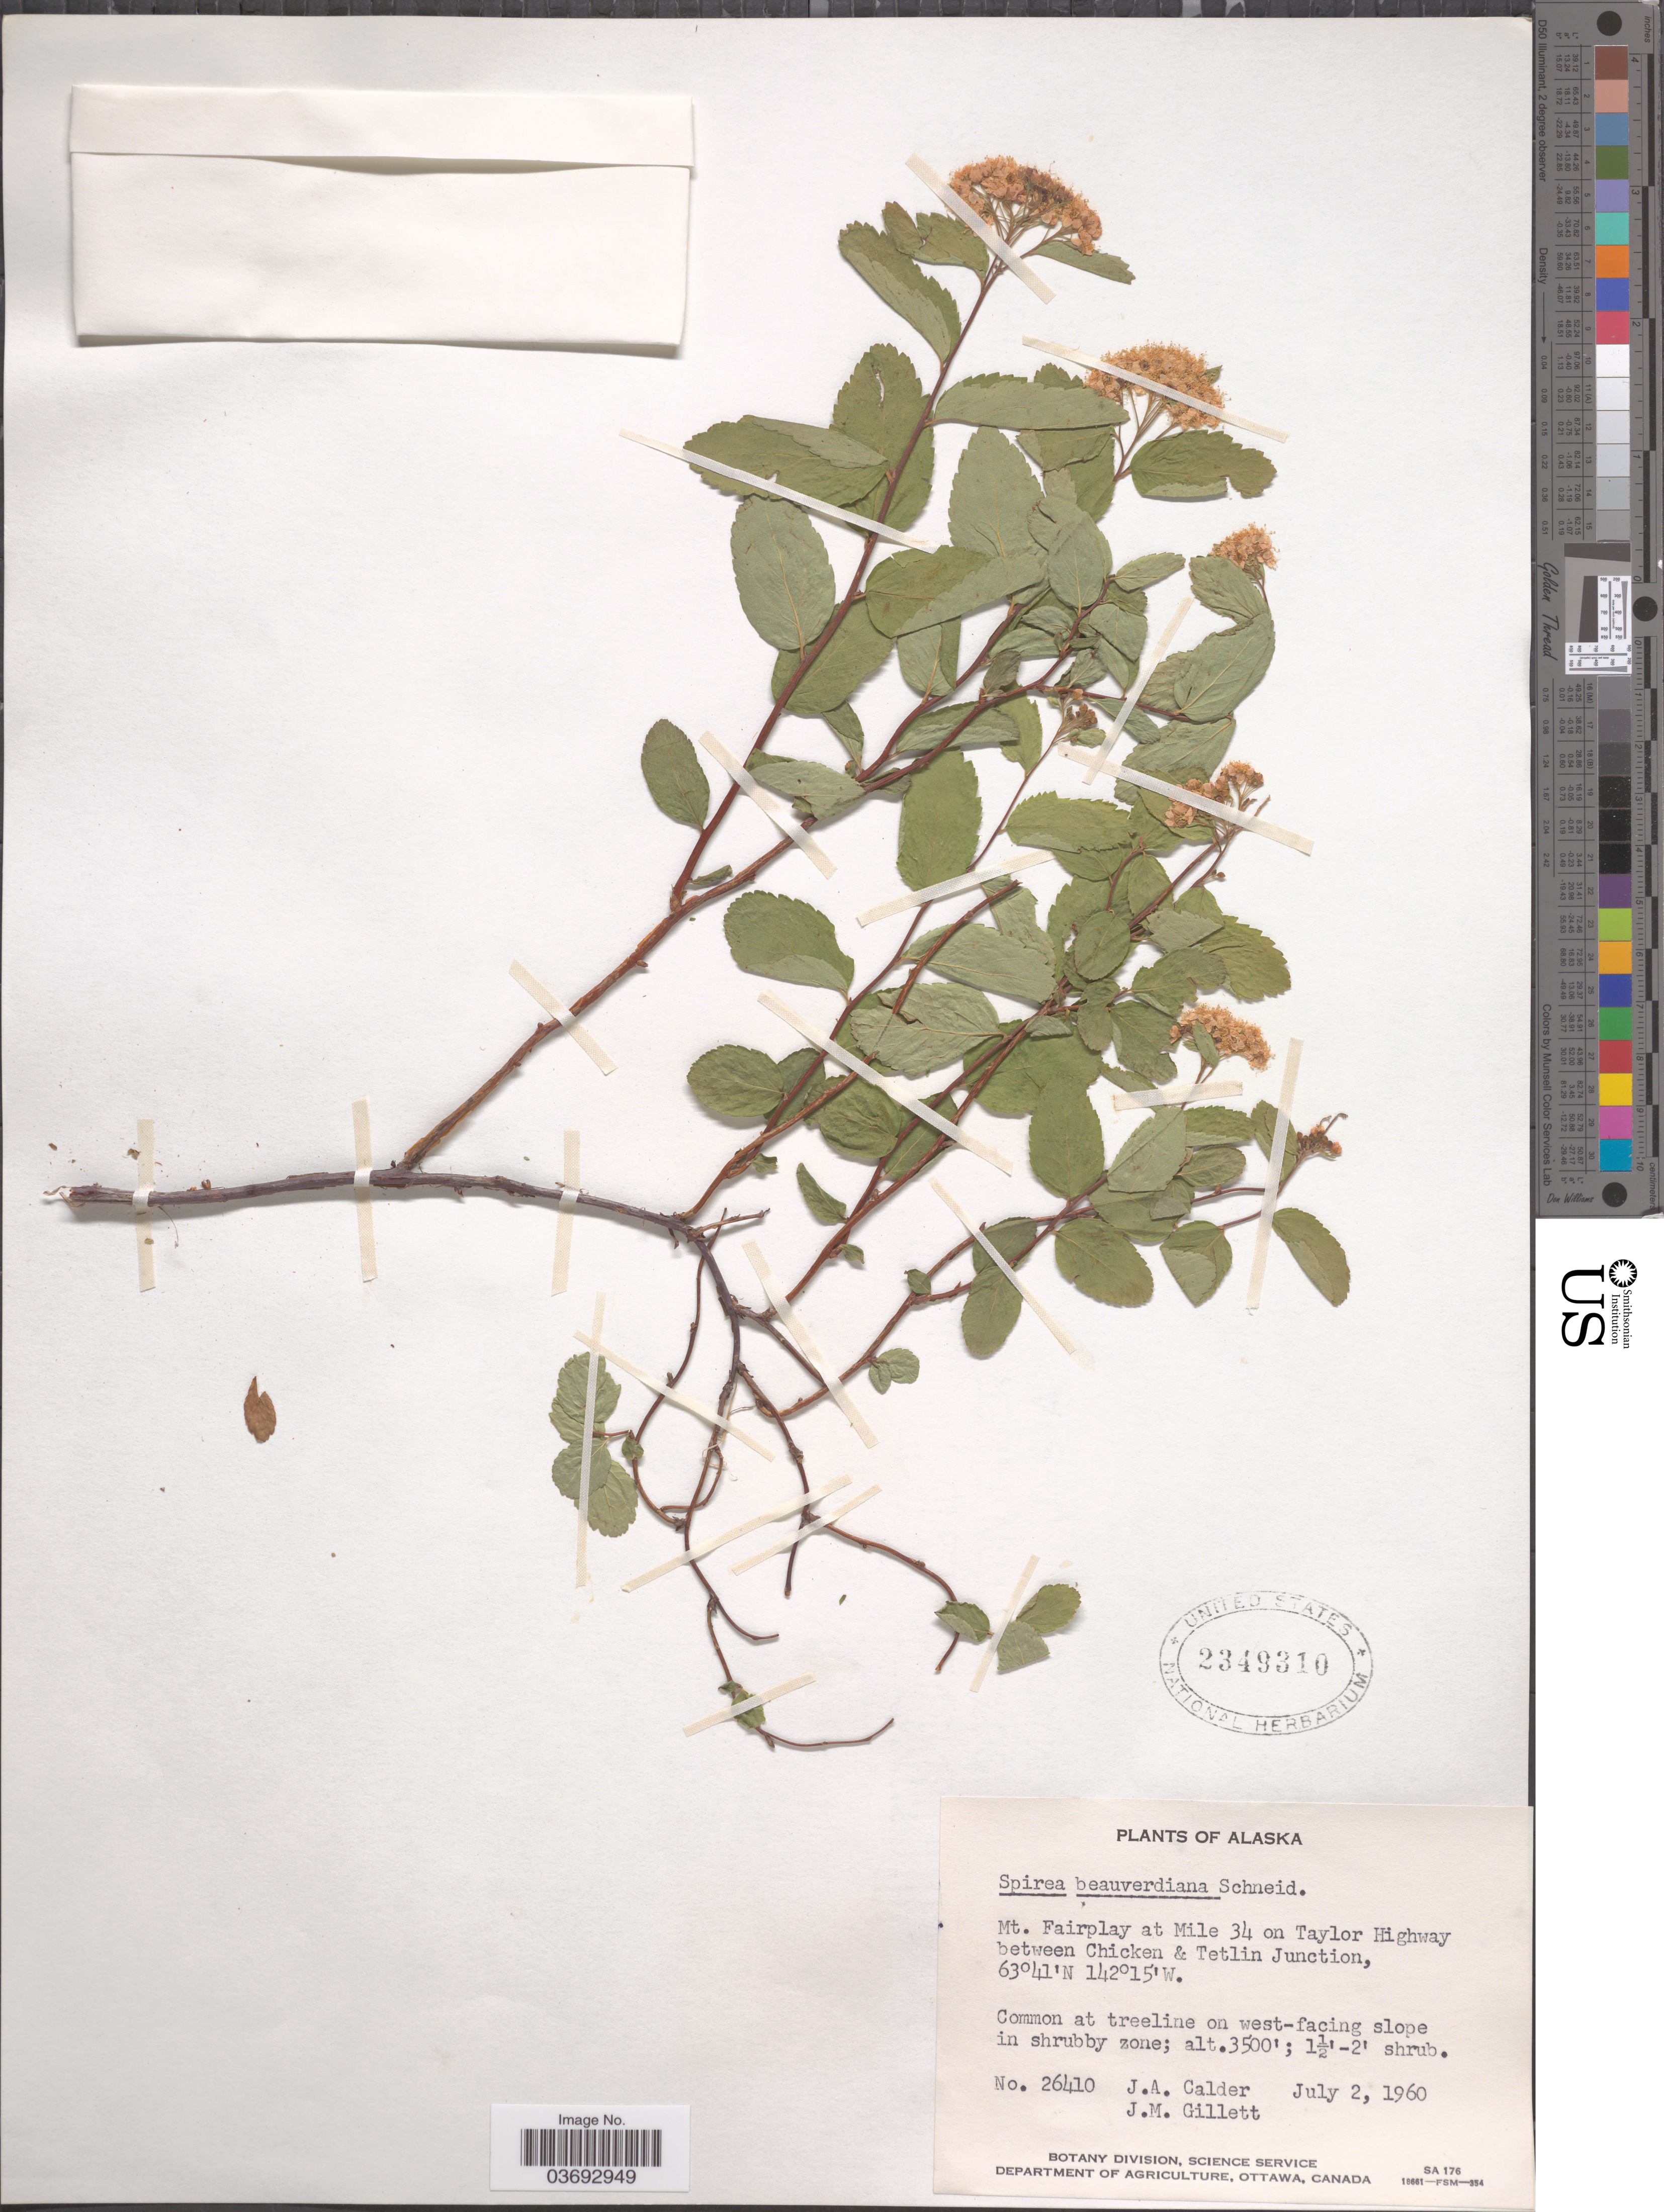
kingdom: Plantae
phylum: Tracheophyta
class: Magnoliopsida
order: Rosales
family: Rosaceae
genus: Spiraea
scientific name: Spiraea stevenii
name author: (C.K. Schneid.) Rydb.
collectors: J. A. Calder & J. M. Gillett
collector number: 26410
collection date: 1960-07-02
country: United States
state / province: Alaska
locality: Mt. Fairplay at Mile 34 on Taylor Highway between Chicken & Tetlin Junction.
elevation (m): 1067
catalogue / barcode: US 2349310